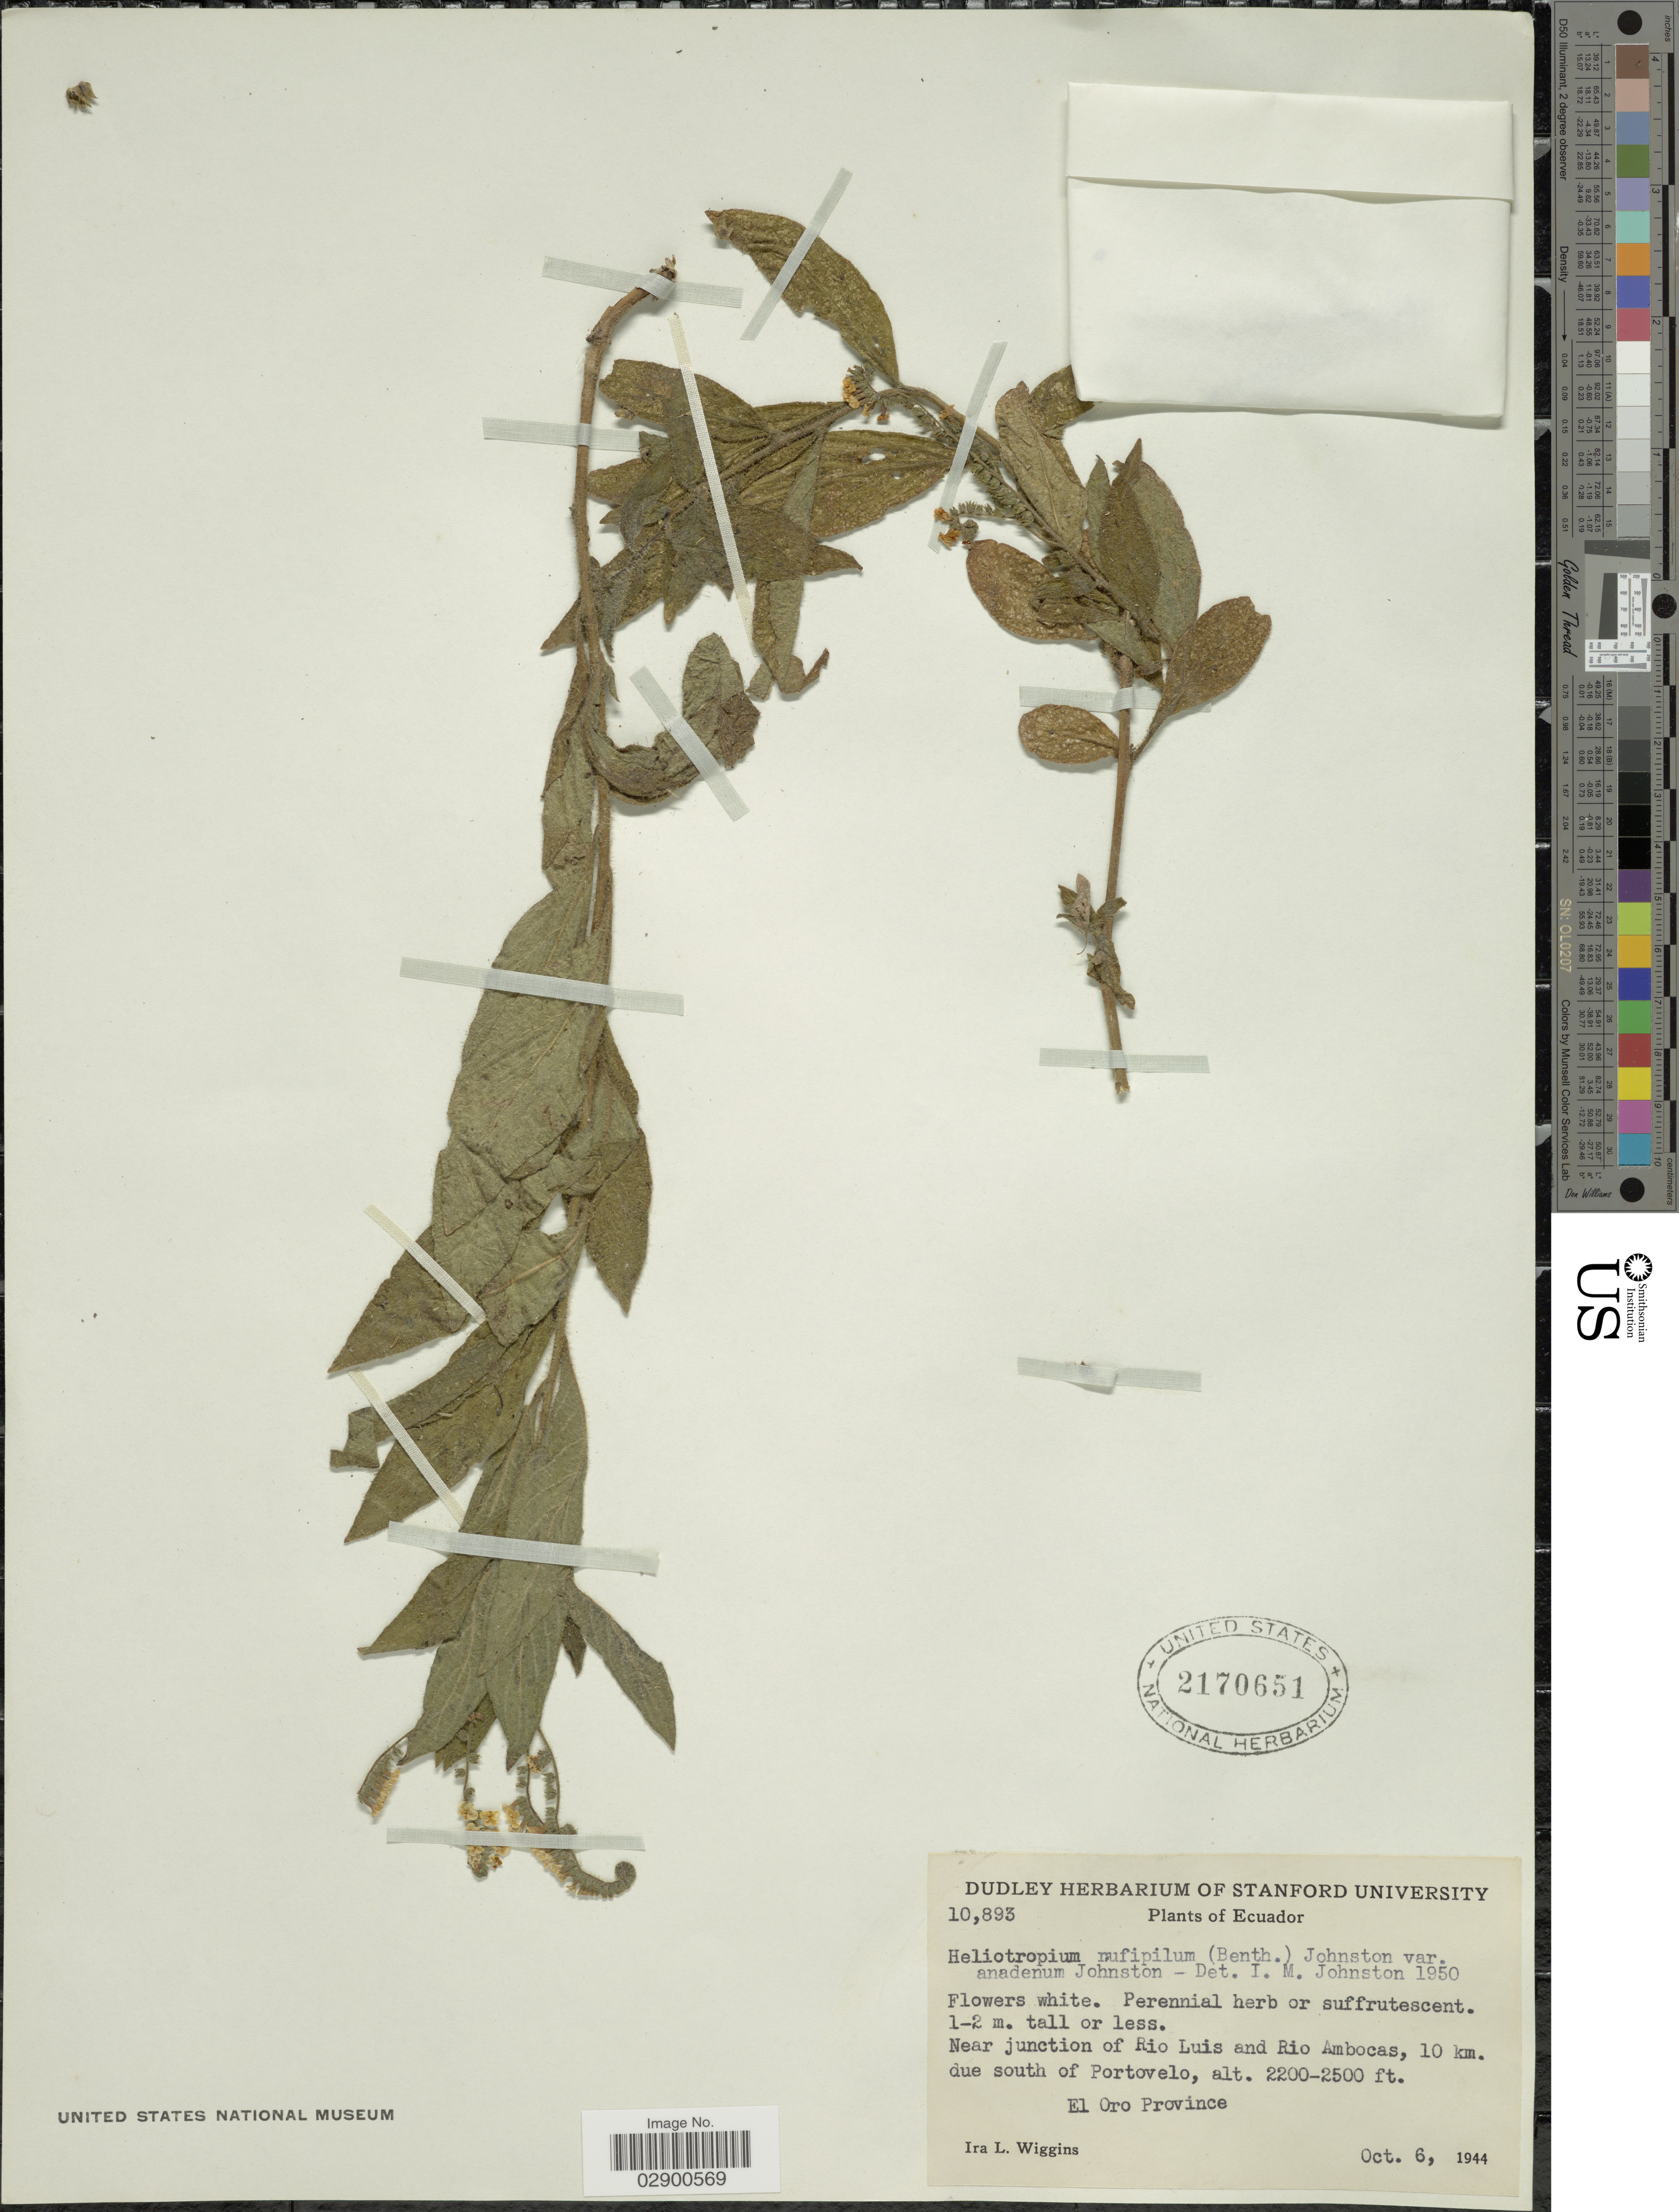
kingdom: Plantae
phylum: Tracheophyta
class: Magnoliopsida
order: Boraginales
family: Heliotropiaceae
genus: Heliotropium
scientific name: Heliotropium rufipilum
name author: (Benth.) I.M. Johnst.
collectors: I. L. Wiggins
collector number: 10893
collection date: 1944-10-06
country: Ecuador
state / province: El Oro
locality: Near junction of Rio Luis and Rio Ambocas, 10 km. due south of Portovelo.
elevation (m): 671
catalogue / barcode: US 2170651